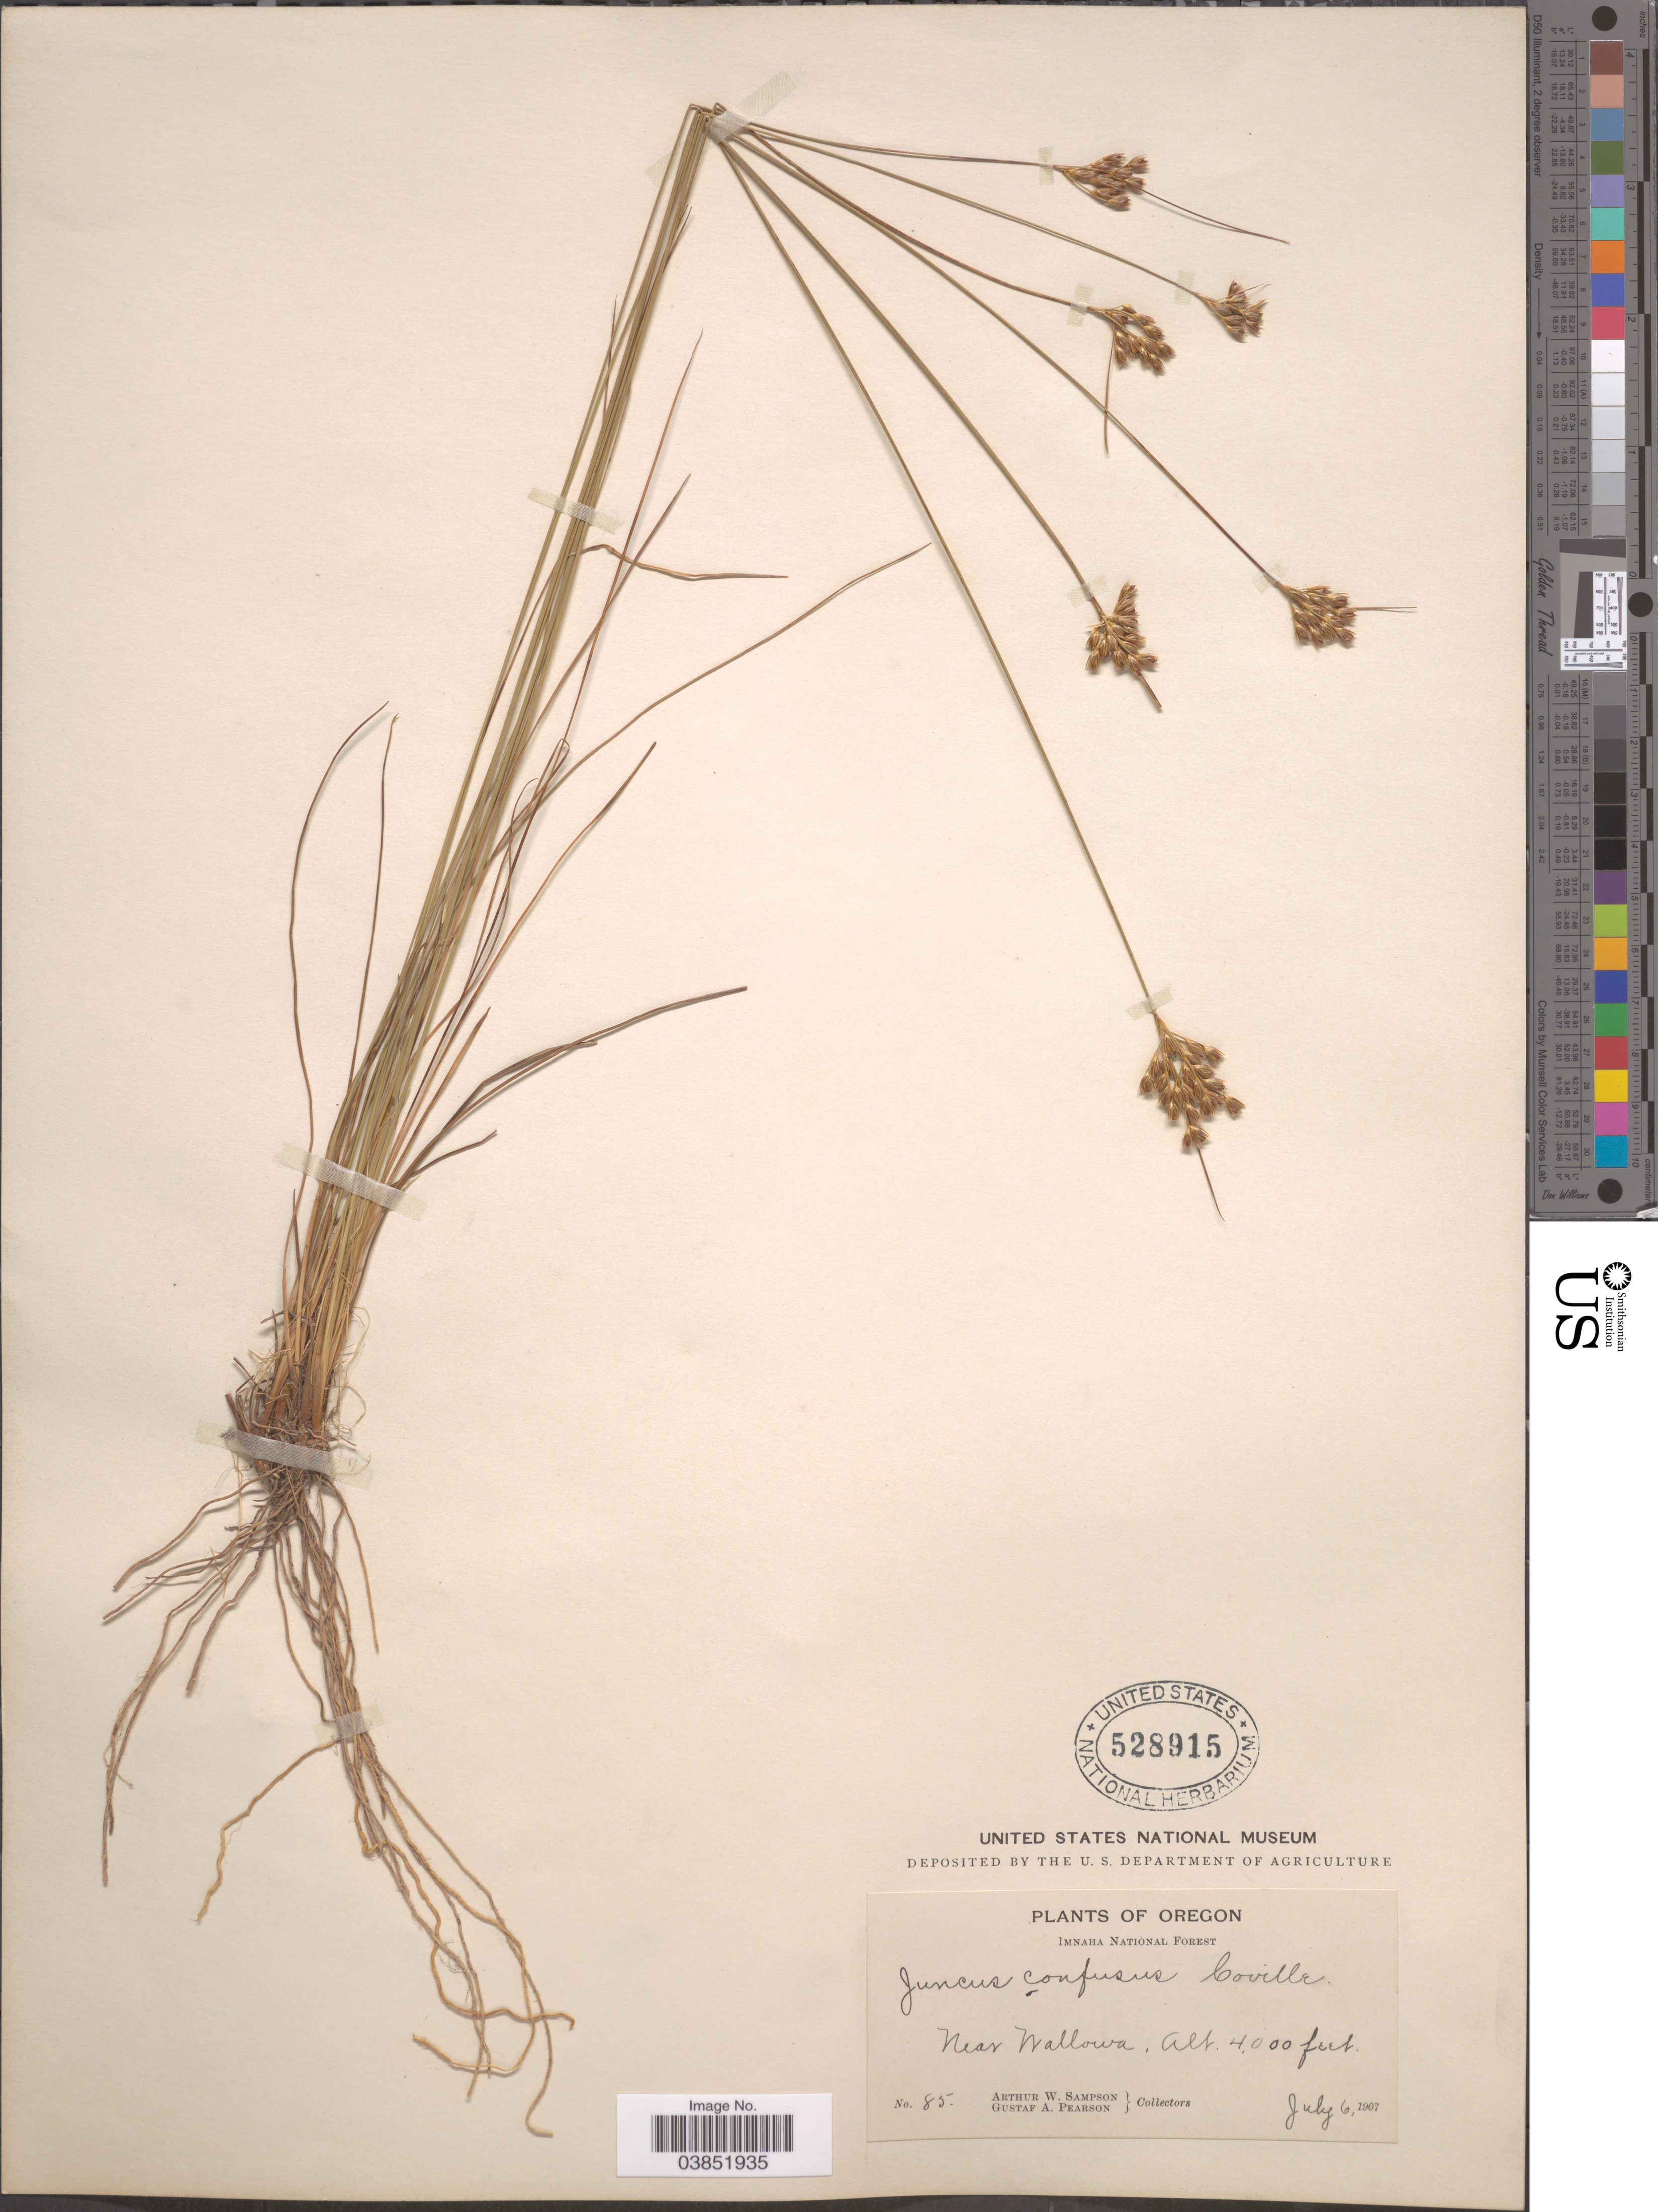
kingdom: Plantae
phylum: Tracheophyta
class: Liliopsida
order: Poales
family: Juncaceae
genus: Juncus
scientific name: Juncus confusus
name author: Coville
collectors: A. Sampson & G. Pearson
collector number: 85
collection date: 1907-07-06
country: United States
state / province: Oregon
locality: Imnaha National Forest. Near Wallowa.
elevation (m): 1219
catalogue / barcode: US 528915